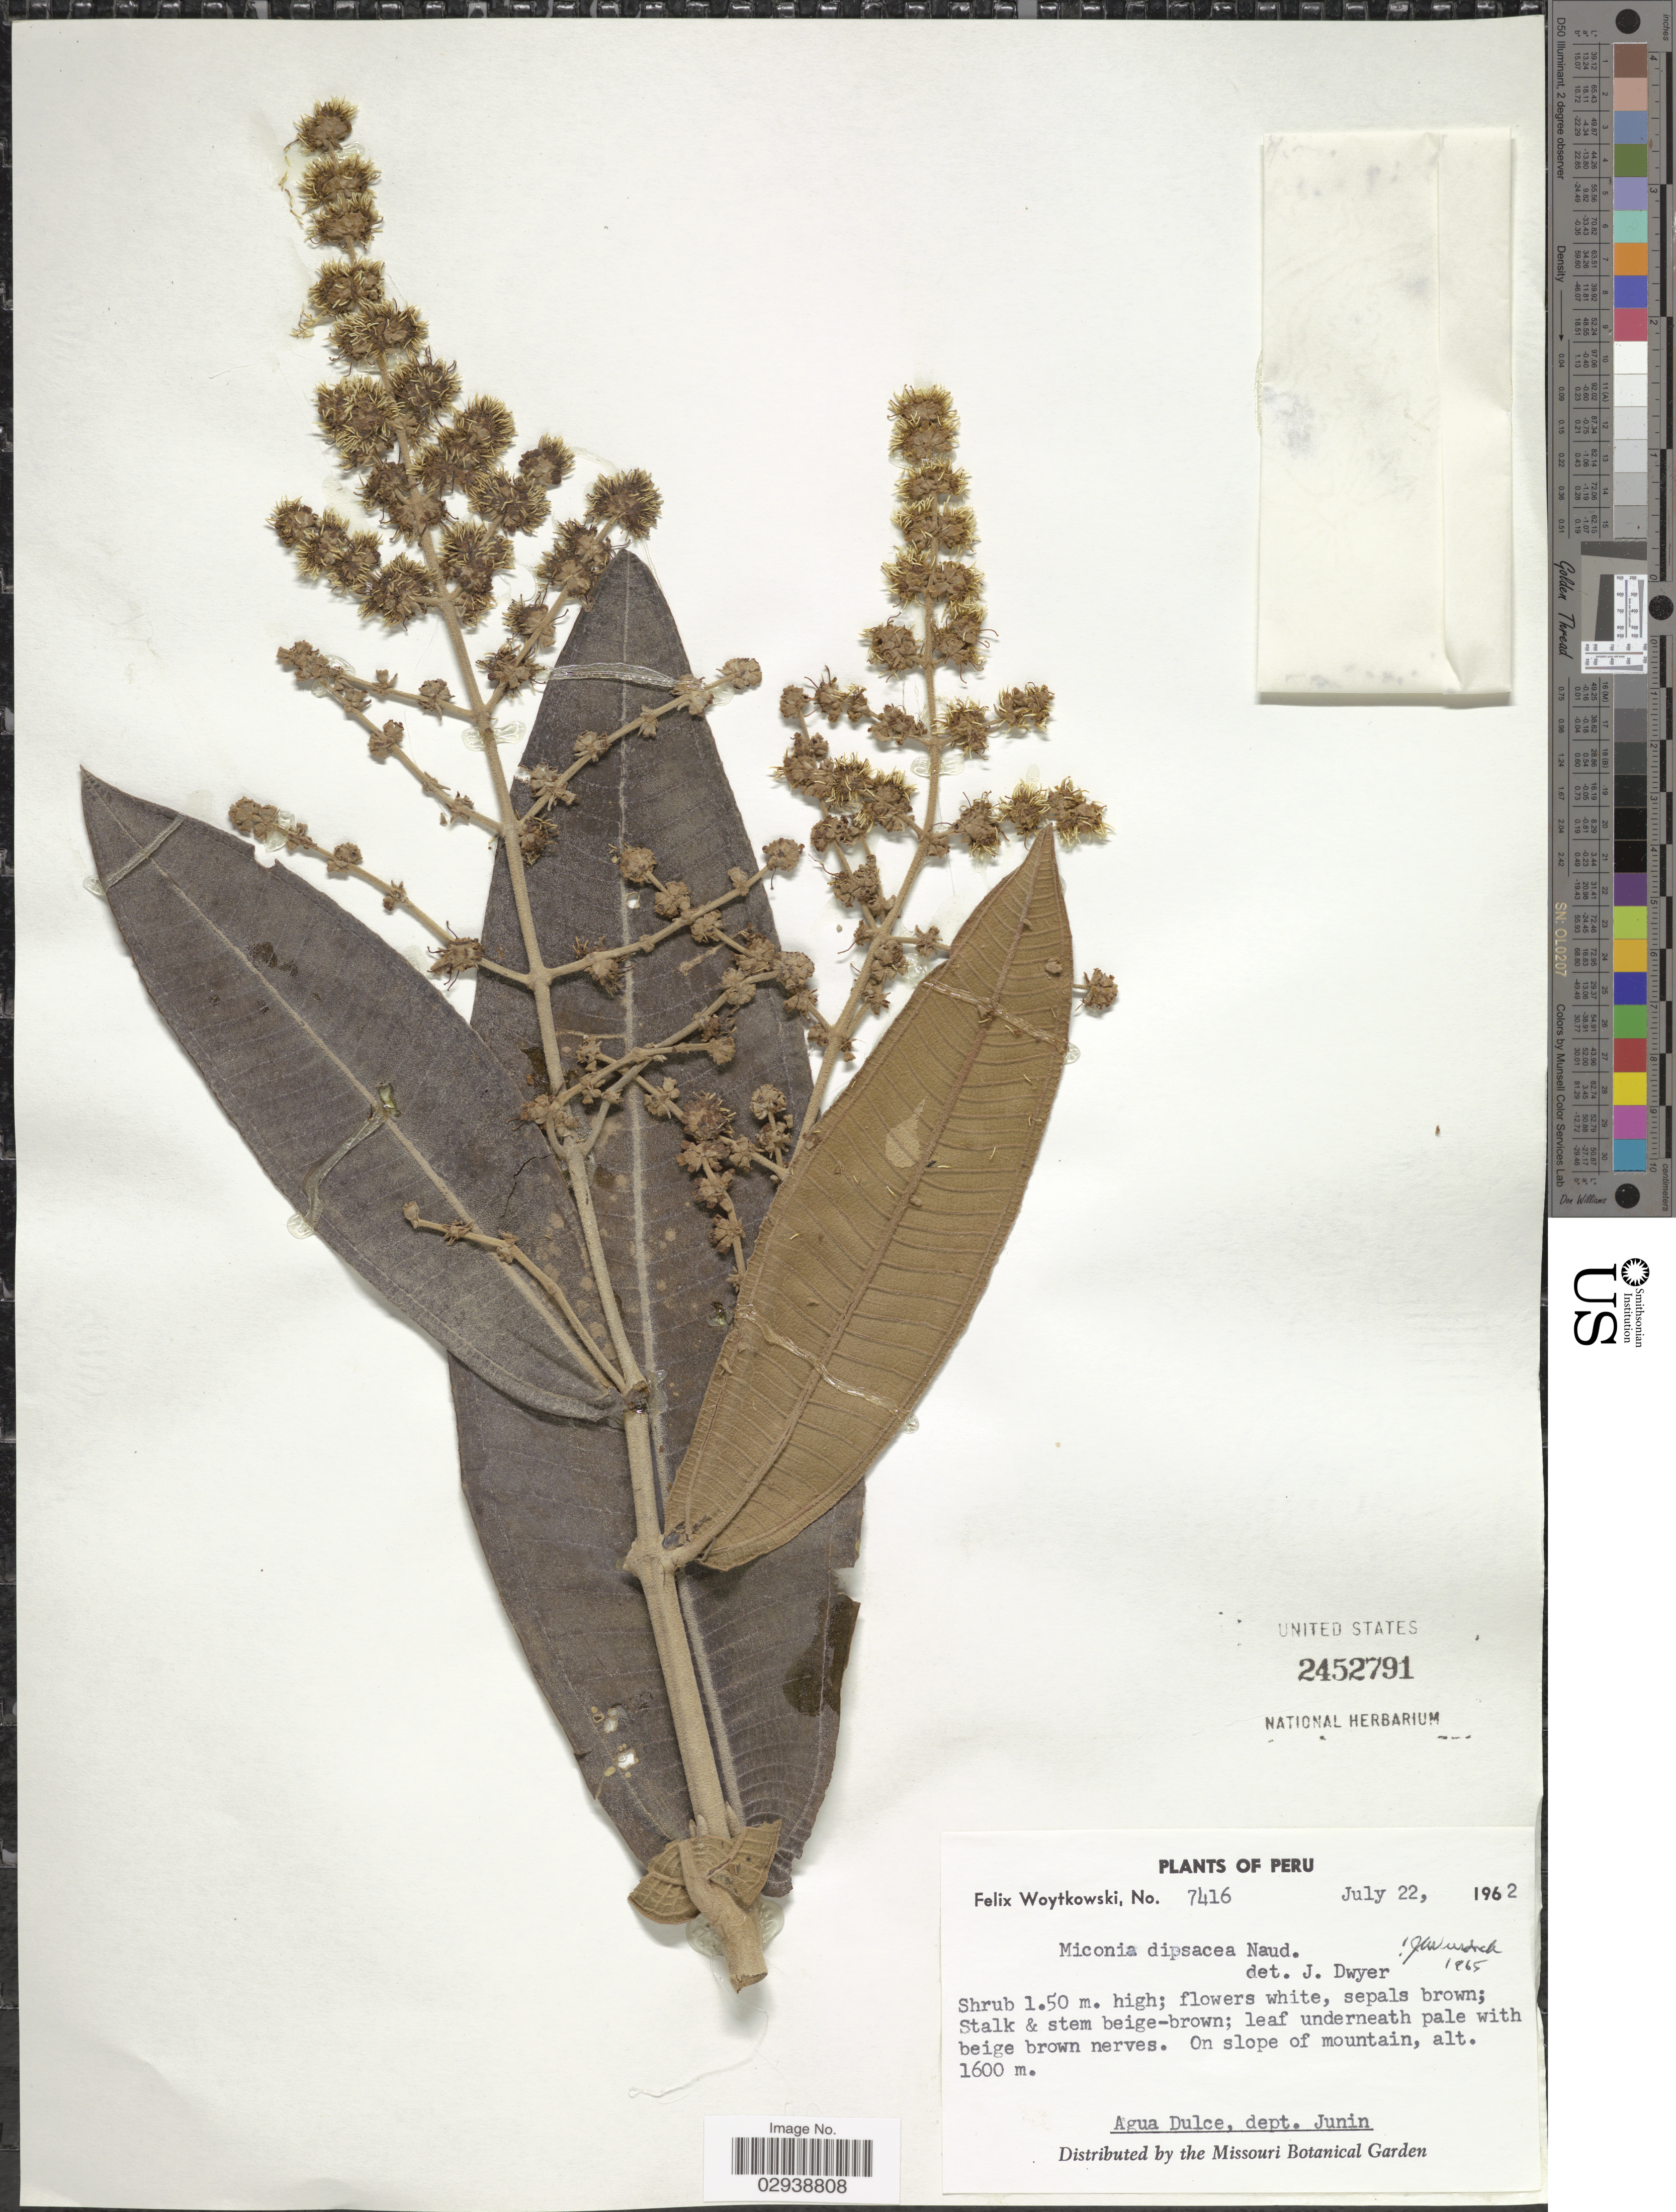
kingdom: Plantae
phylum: Tracheophyta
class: Magnoliopsida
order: Myrtales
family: Melastomataceae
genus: Miconia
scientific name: Miconia dipsacea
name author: Naudin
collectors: F. Woytkowski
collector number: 7416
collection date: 1962-07-22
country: Peru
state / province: Junín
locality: Agua Dulce, dept. Junin, On slope of mountain.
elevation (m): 1600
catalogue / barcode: US 2452791